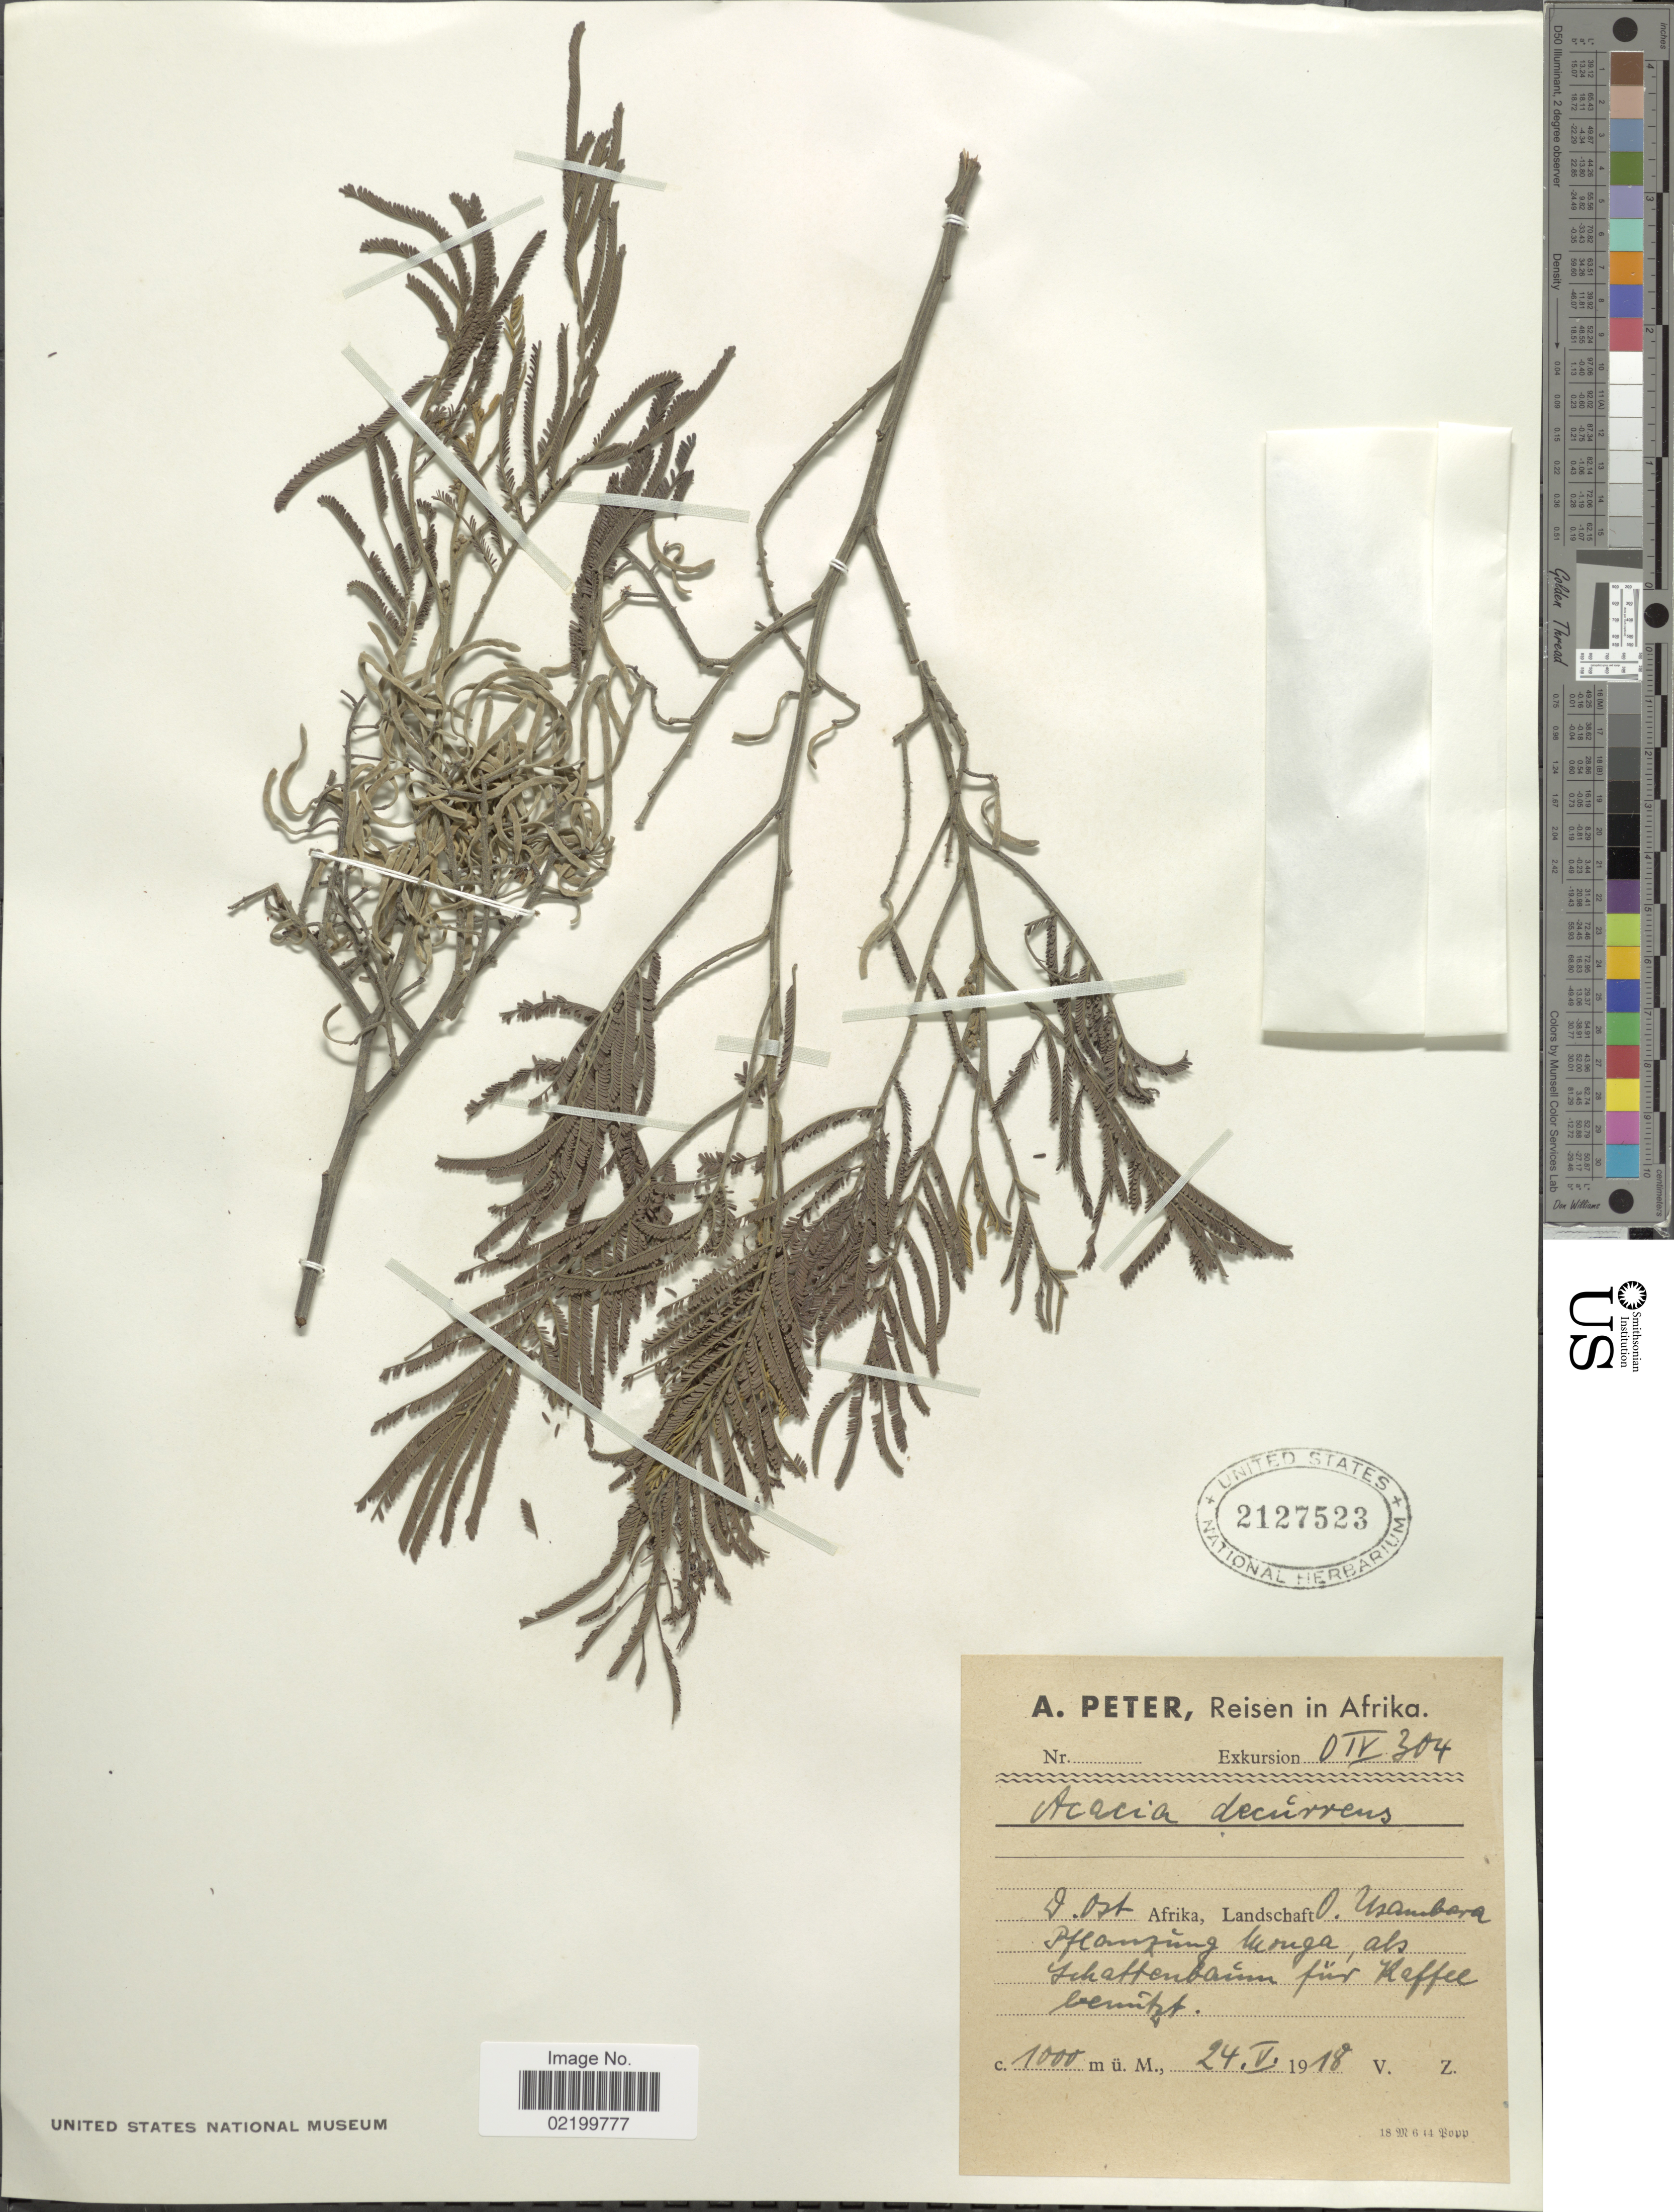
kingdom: Plantae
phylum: Tracheophyta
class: Magnoliopsida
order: Fabales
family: Fabaceae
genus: Acacia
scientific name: Acacia decurrens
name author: (J.C. Wendl.) Willd.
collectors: A. Peter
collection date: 1918-05-24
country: Tanzania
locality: D. Ost Afrika. Landschaft O. Usambara.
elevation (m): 1000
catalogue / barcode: US 2127523